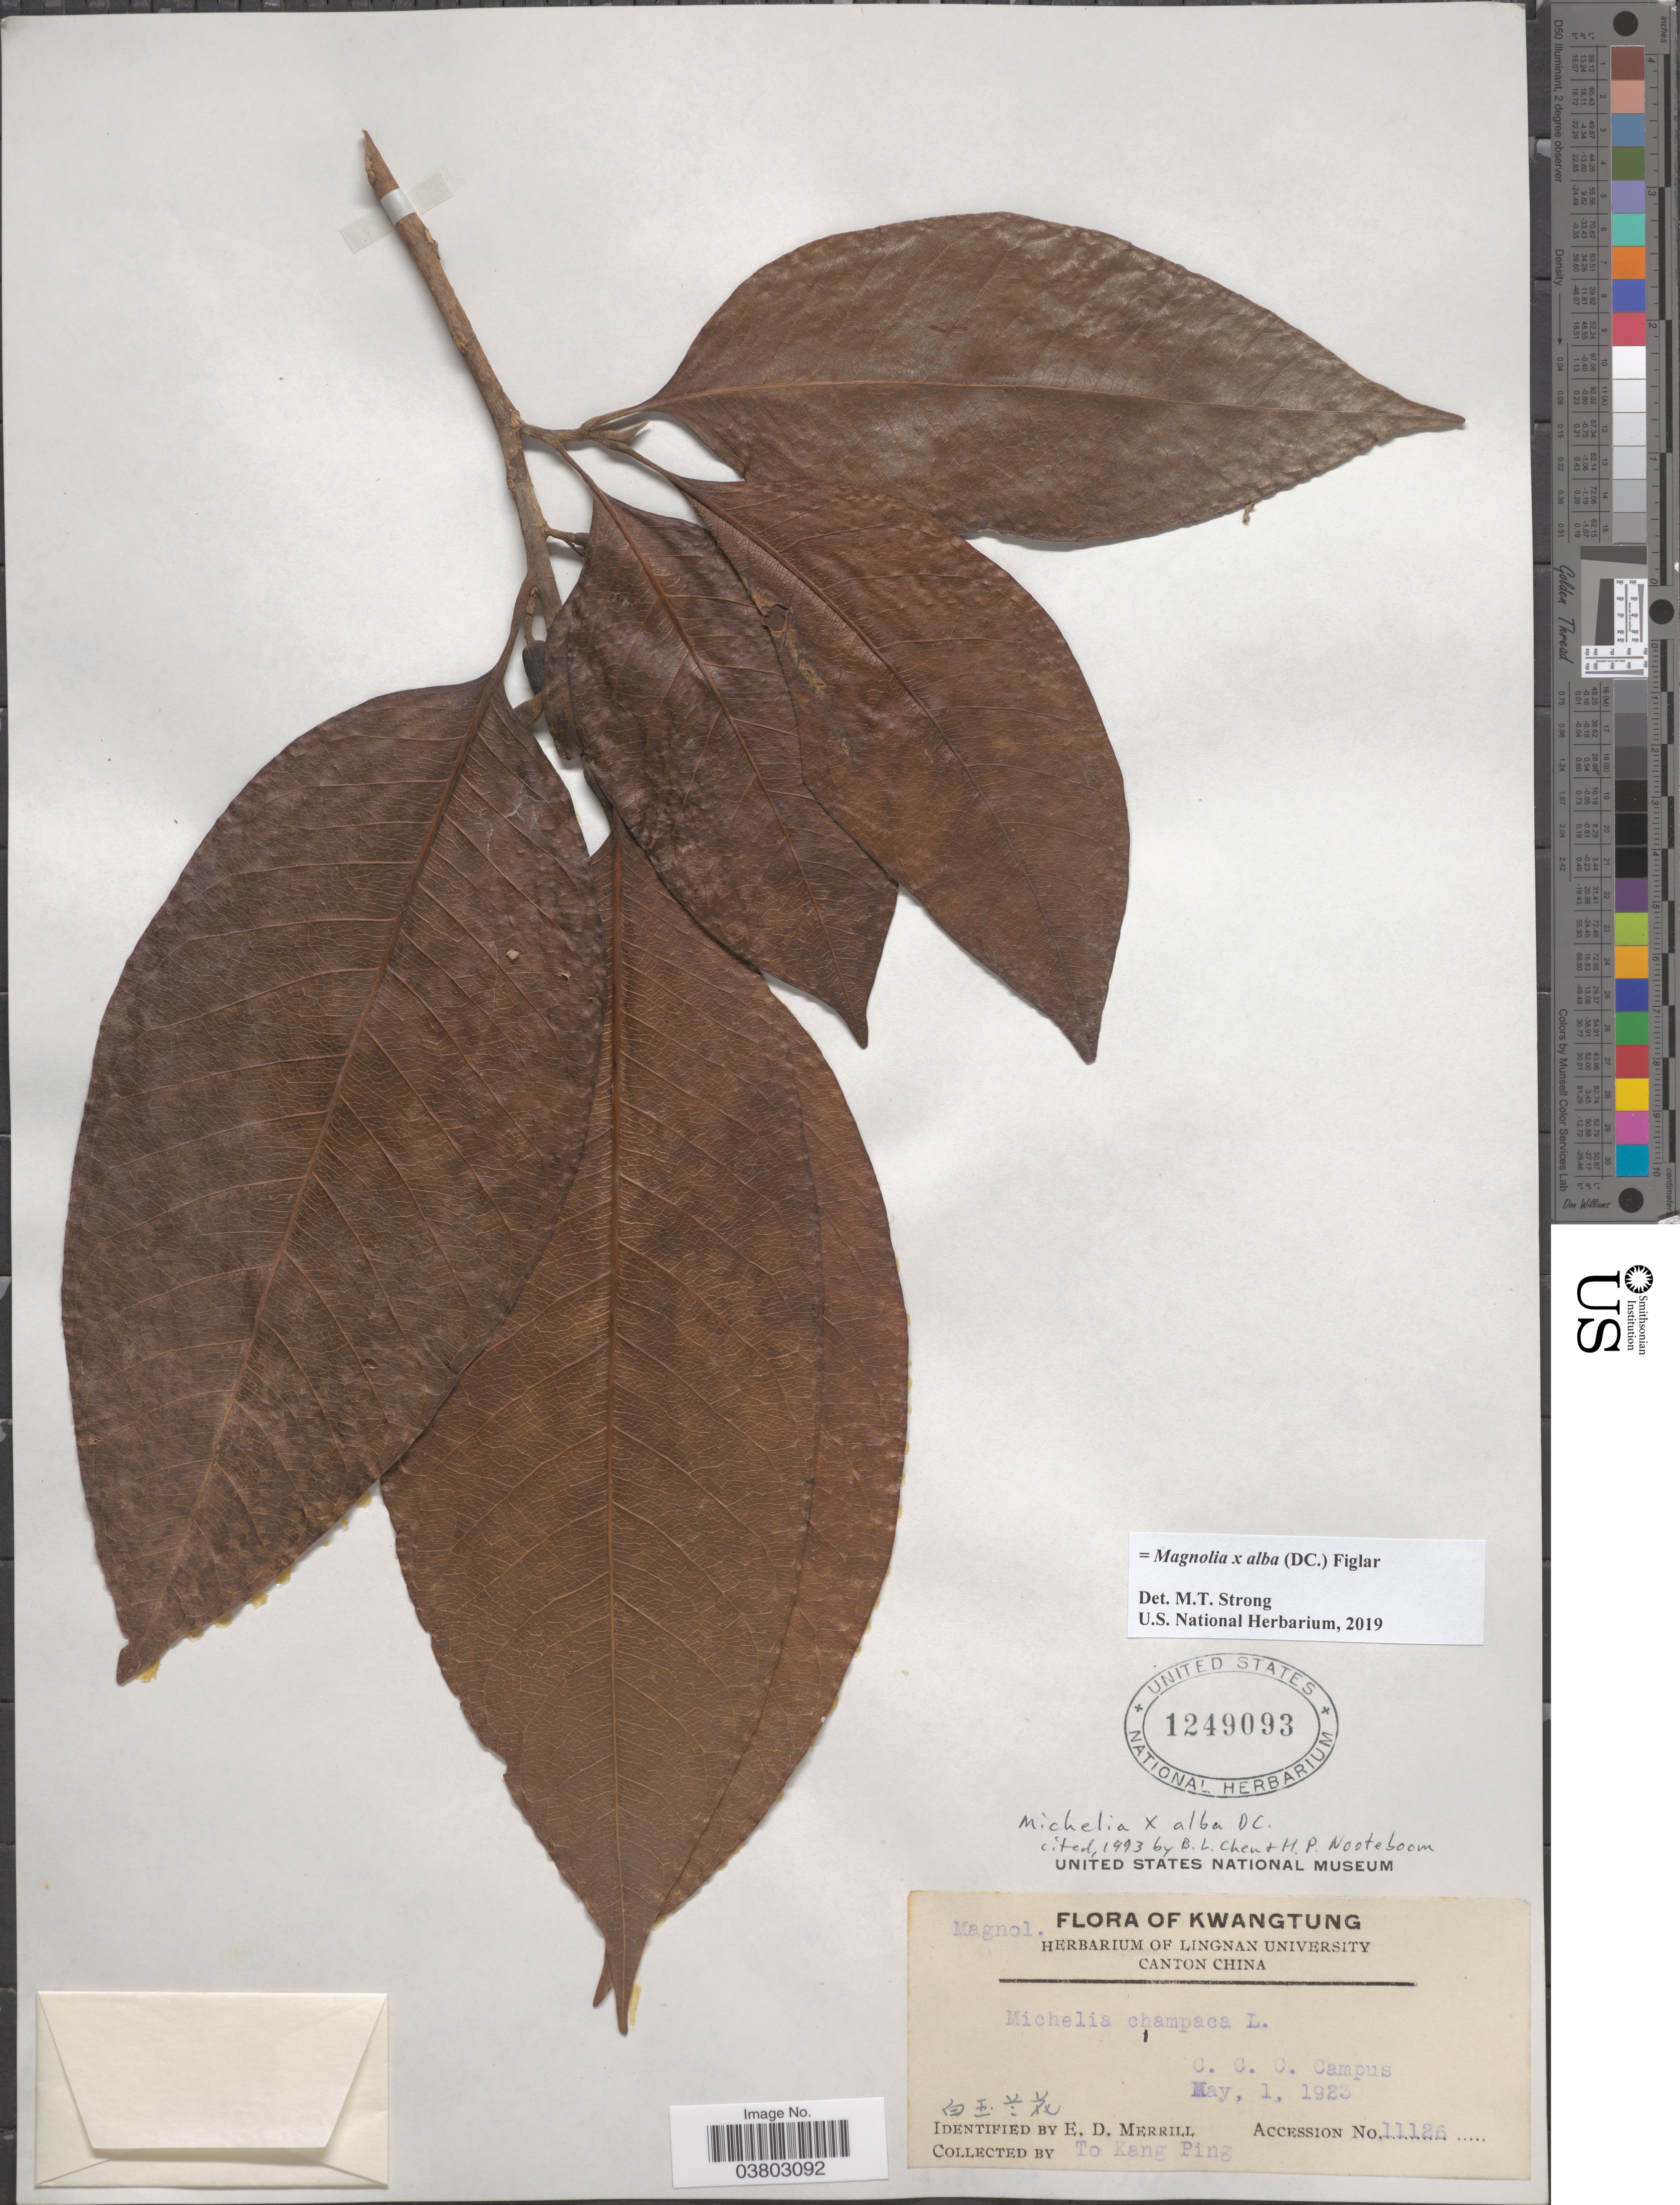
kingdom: Plantae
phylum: Tracheophyta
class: Magnoliopsida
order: Magnoliales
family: Magnoliaceae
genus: Magnolia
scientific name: Magnolia x alba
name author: (DC.) Figlar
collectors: T. Ping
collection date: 1923-05-01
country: China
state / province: Guangdong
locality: Kwangtung. C. C. C. Campus.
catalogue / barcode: US 1249093